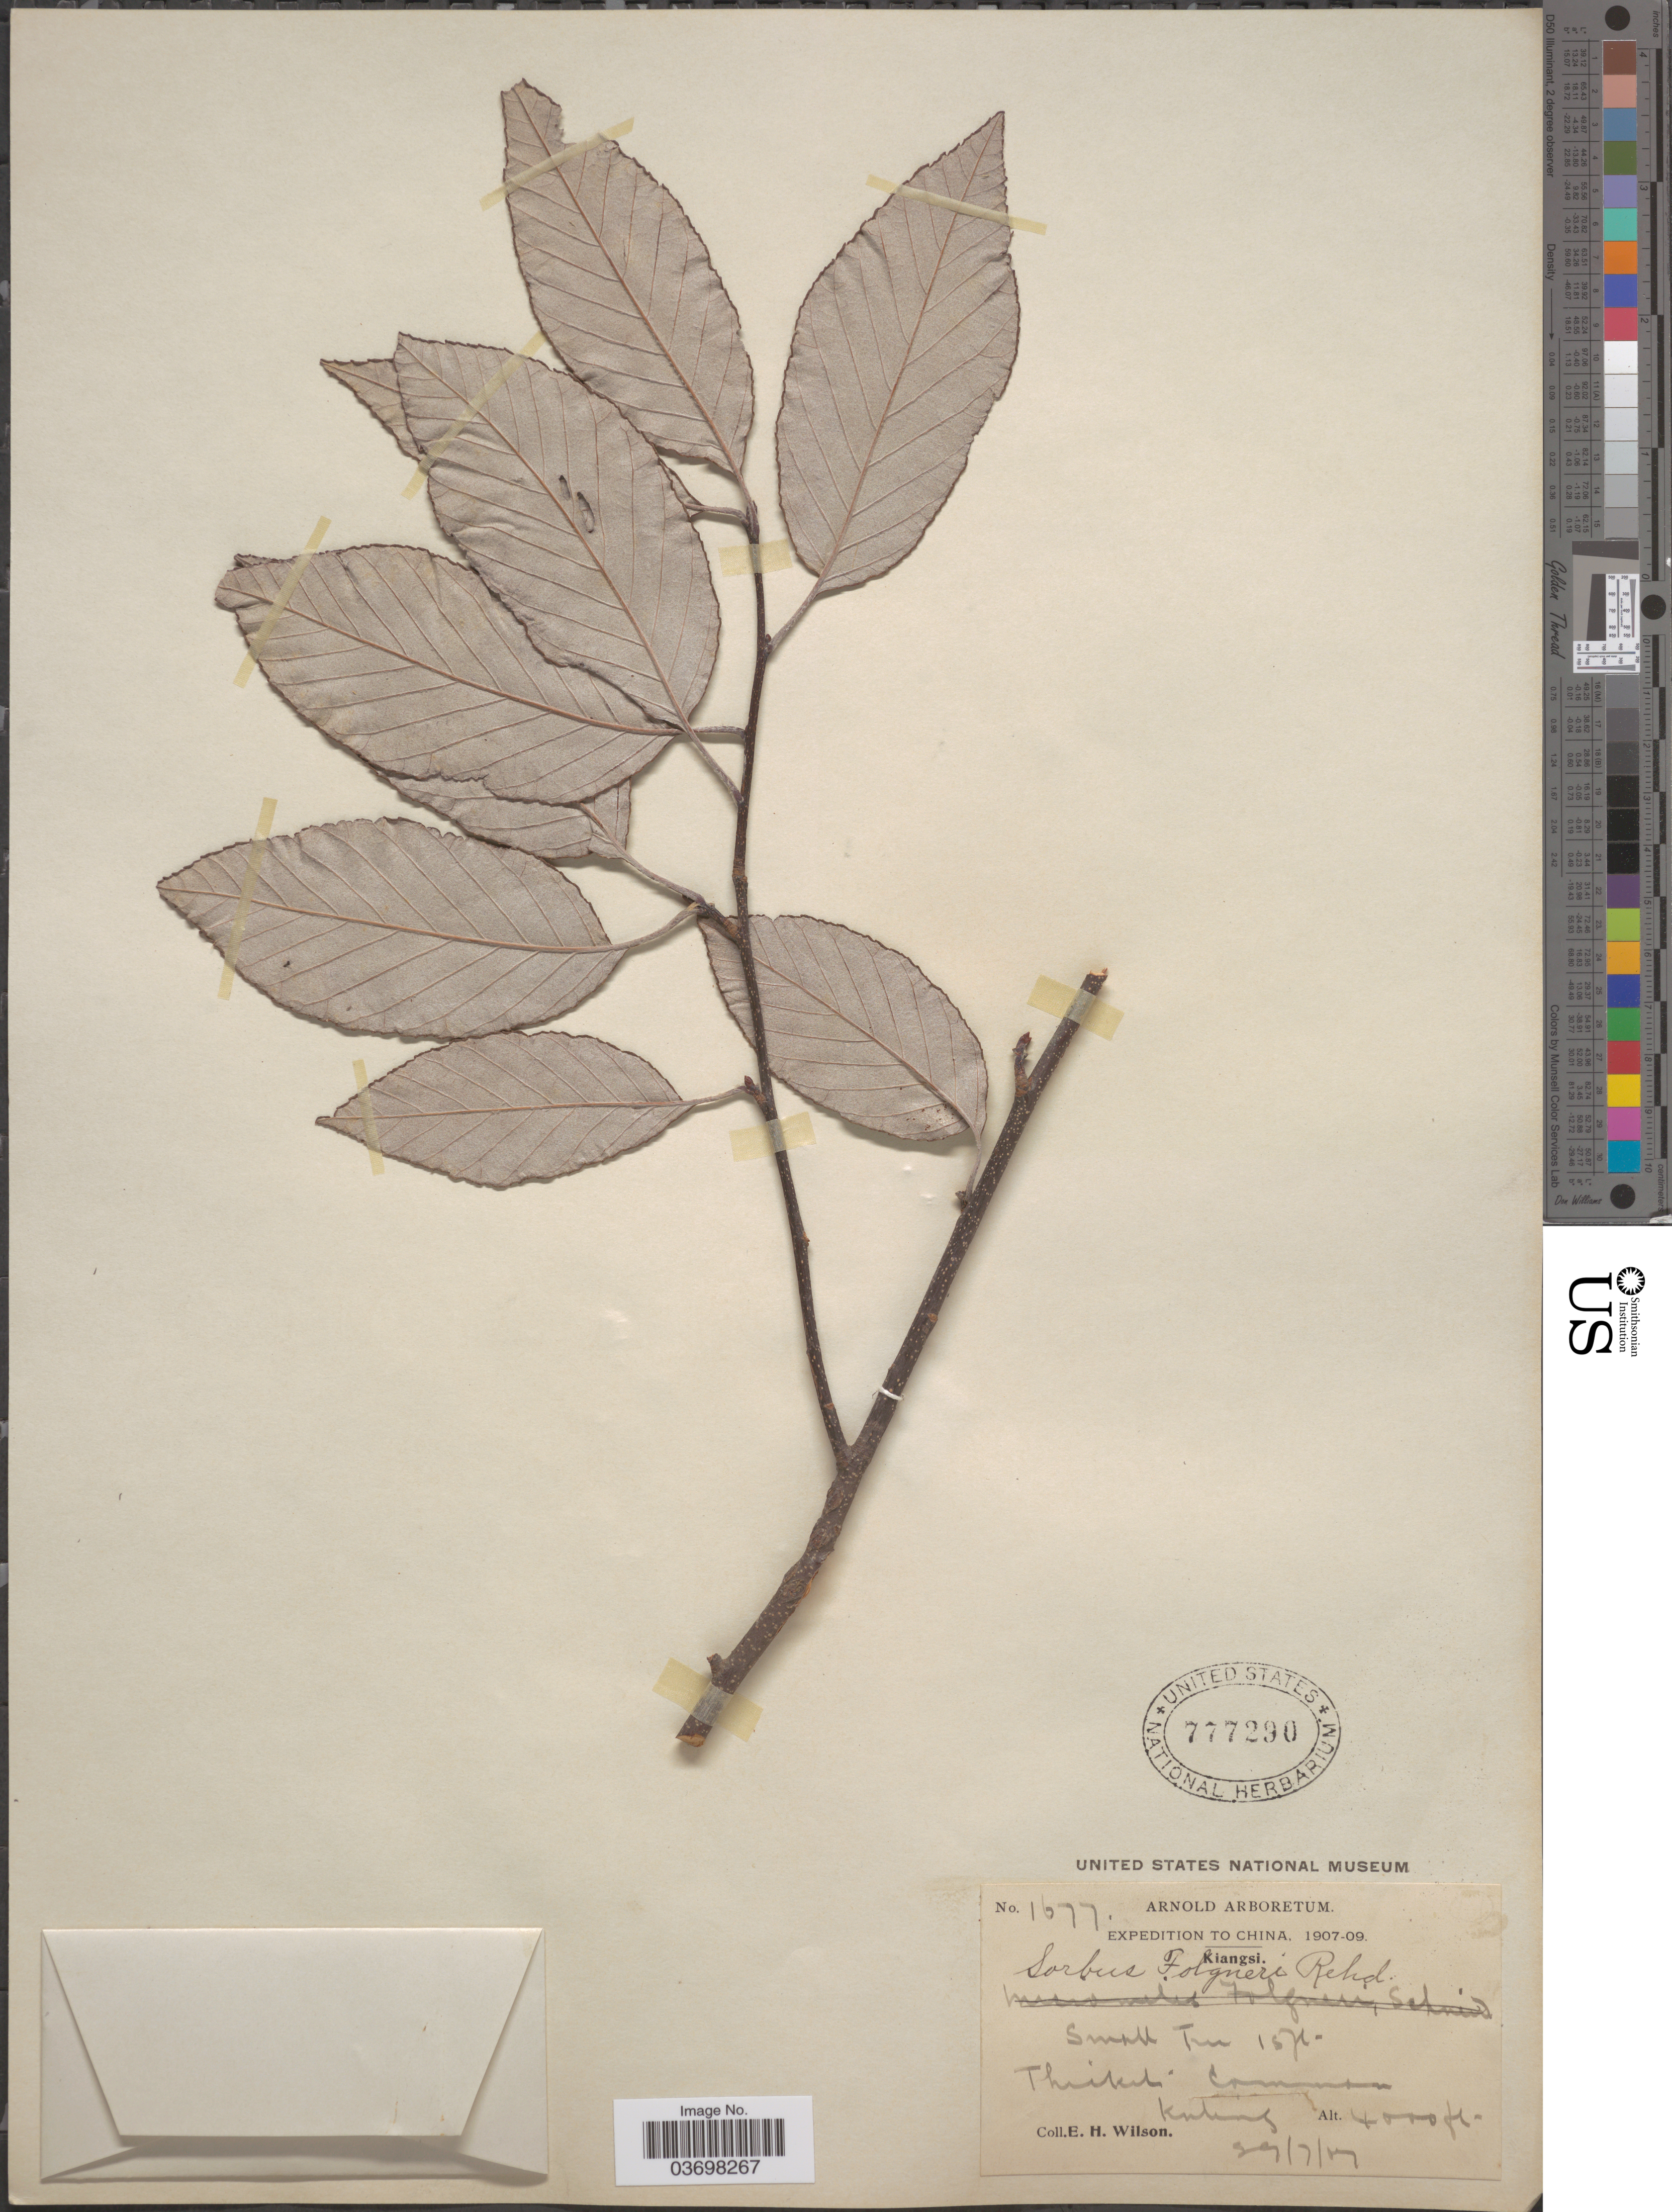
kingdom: Plantae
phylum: Tracheophyta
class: Magnoliopsida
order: Rosales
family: Rosaceae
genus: Sorbus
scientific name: Sorbus folgneri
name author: (C.K. Schneid.) Rehder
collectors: E. Wilson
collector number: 1677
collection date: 1907-07-29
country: China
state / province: Jiangxi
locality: Kiangsi. Kuling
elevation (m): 1219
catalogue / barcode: US 777290